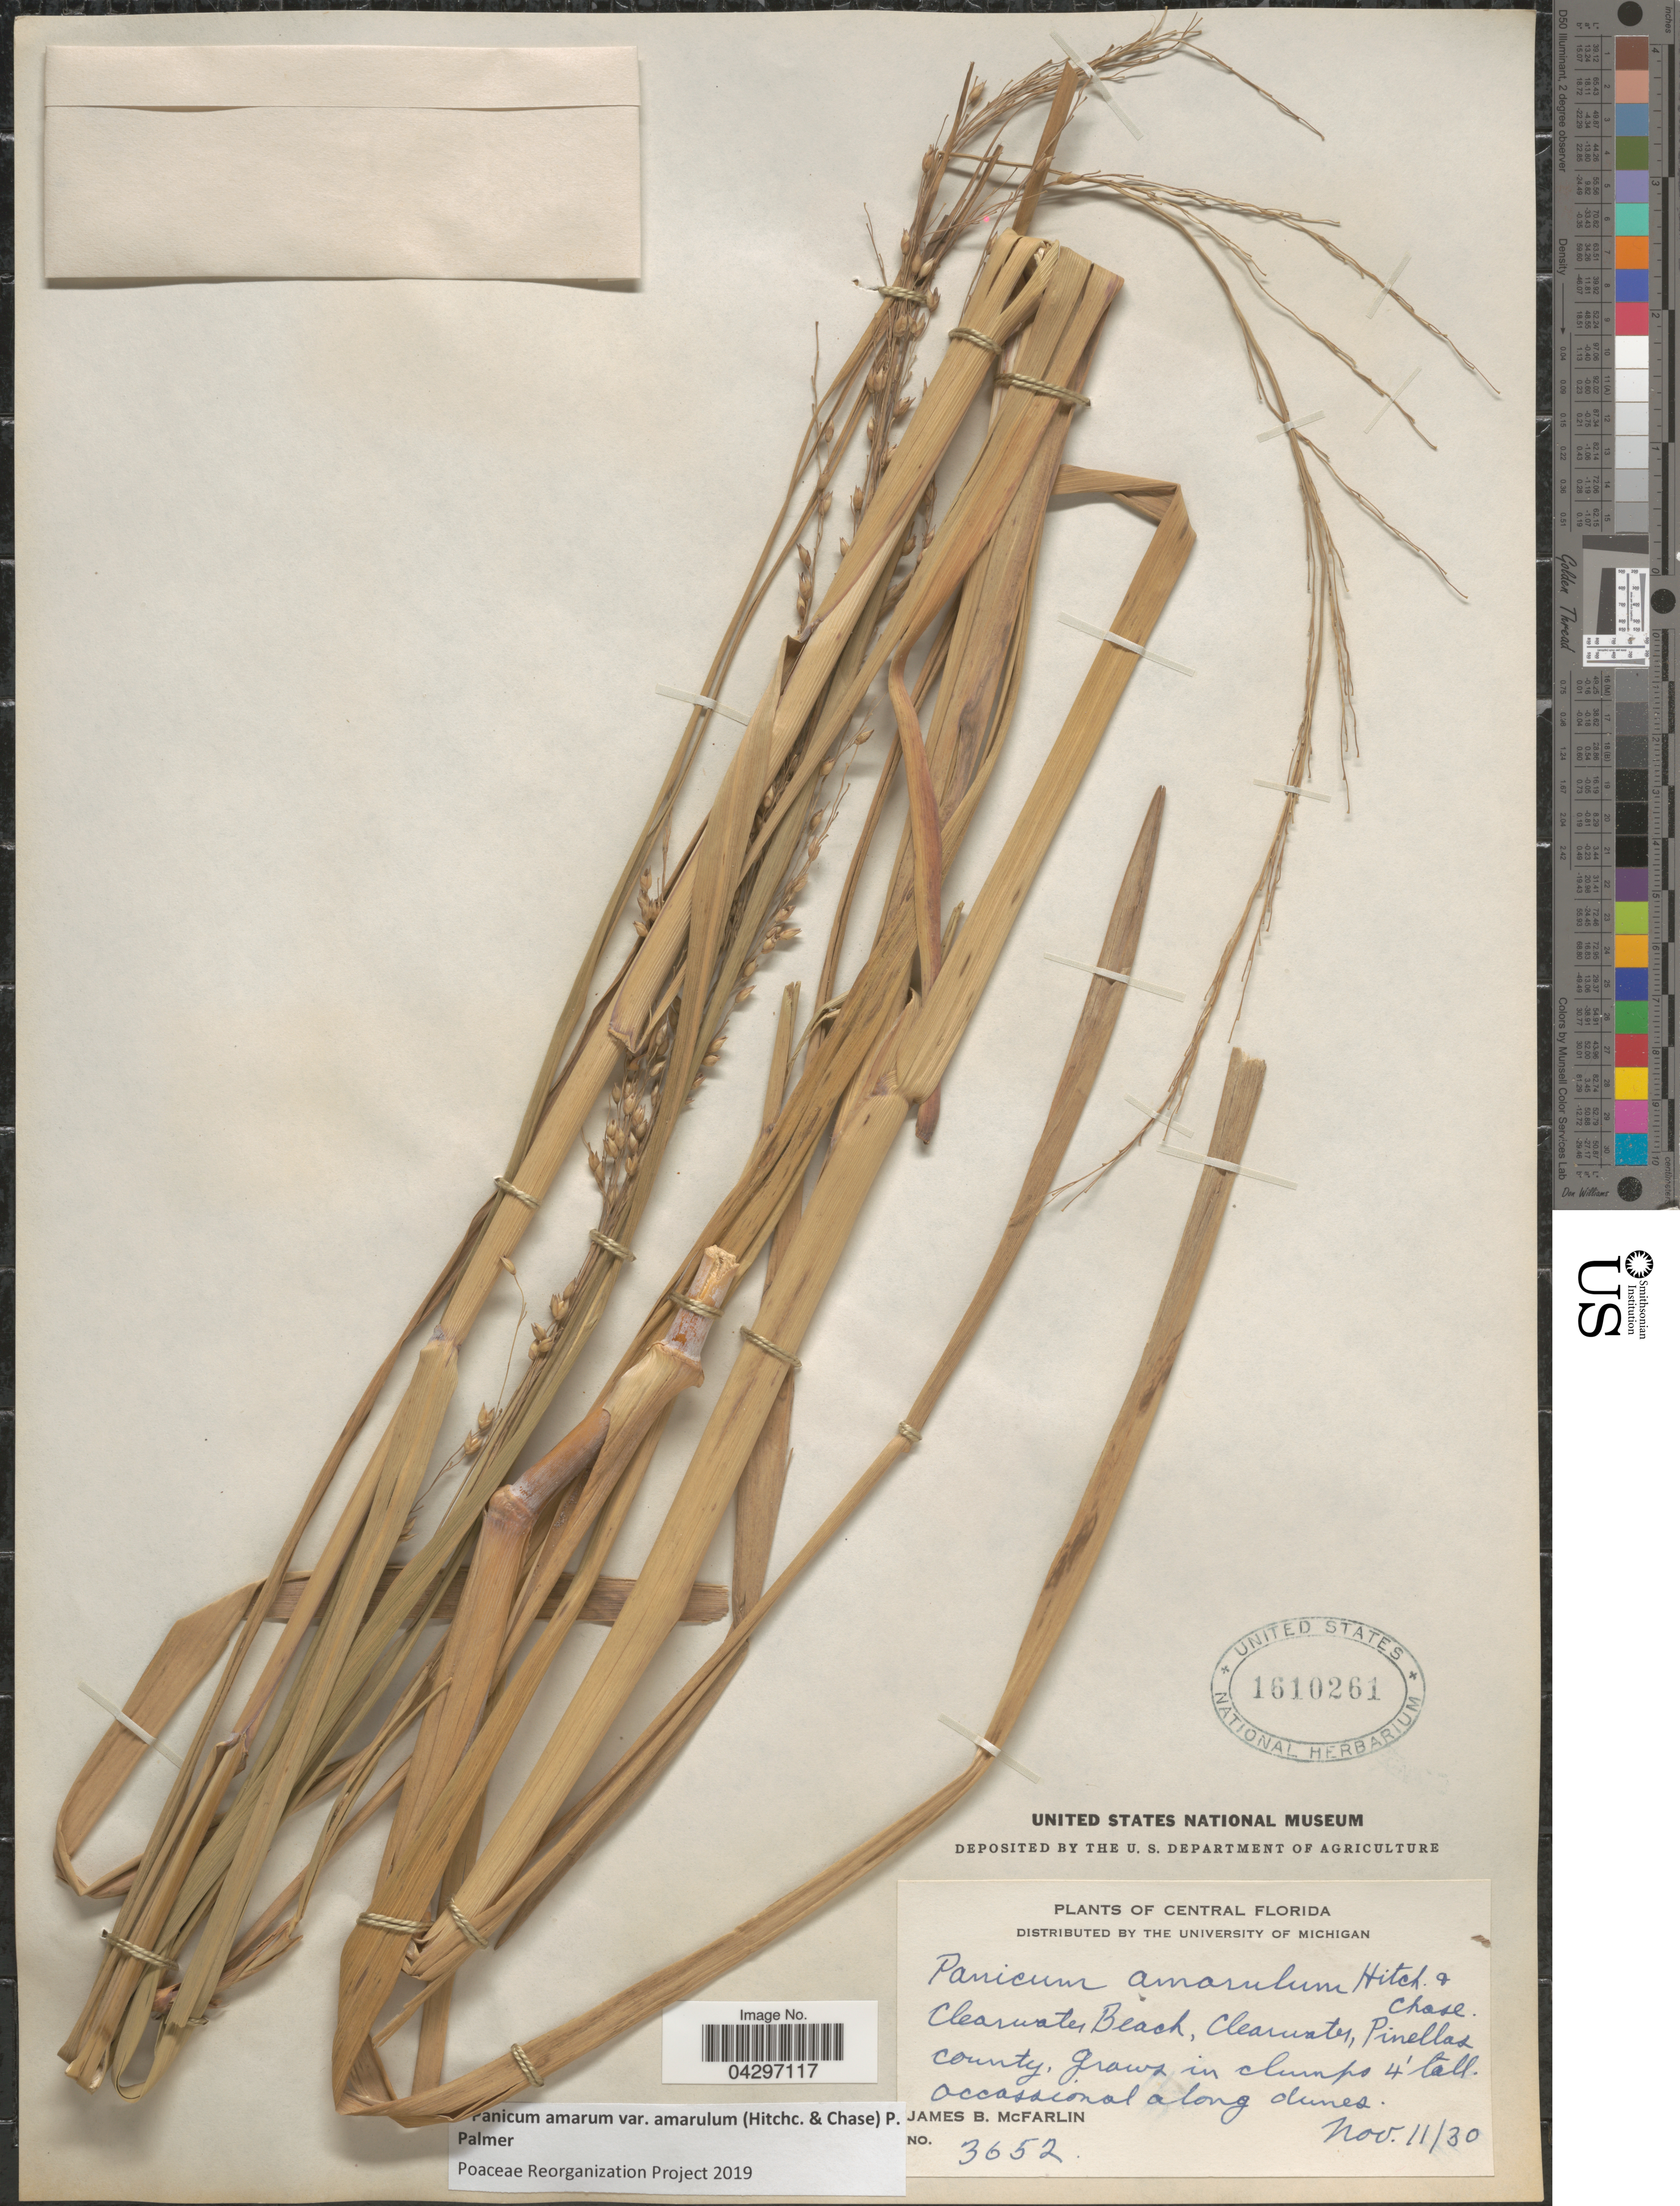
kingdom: Plantae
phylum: Tracheophyta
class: Liliopsida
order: Poales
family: Poaceae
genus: Panicum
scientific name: Panicum amarum var. amarulum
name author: (Hitchc. & Chase) Freckmann & Lelong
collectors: J. McFarlin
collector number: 3652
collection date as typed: Transcribed d/m/y: 11/11/30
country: United States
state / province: Florida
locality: Central Florida. Clearwater Beach, Clearwater, Pinellas County.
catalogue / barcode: US 1610261